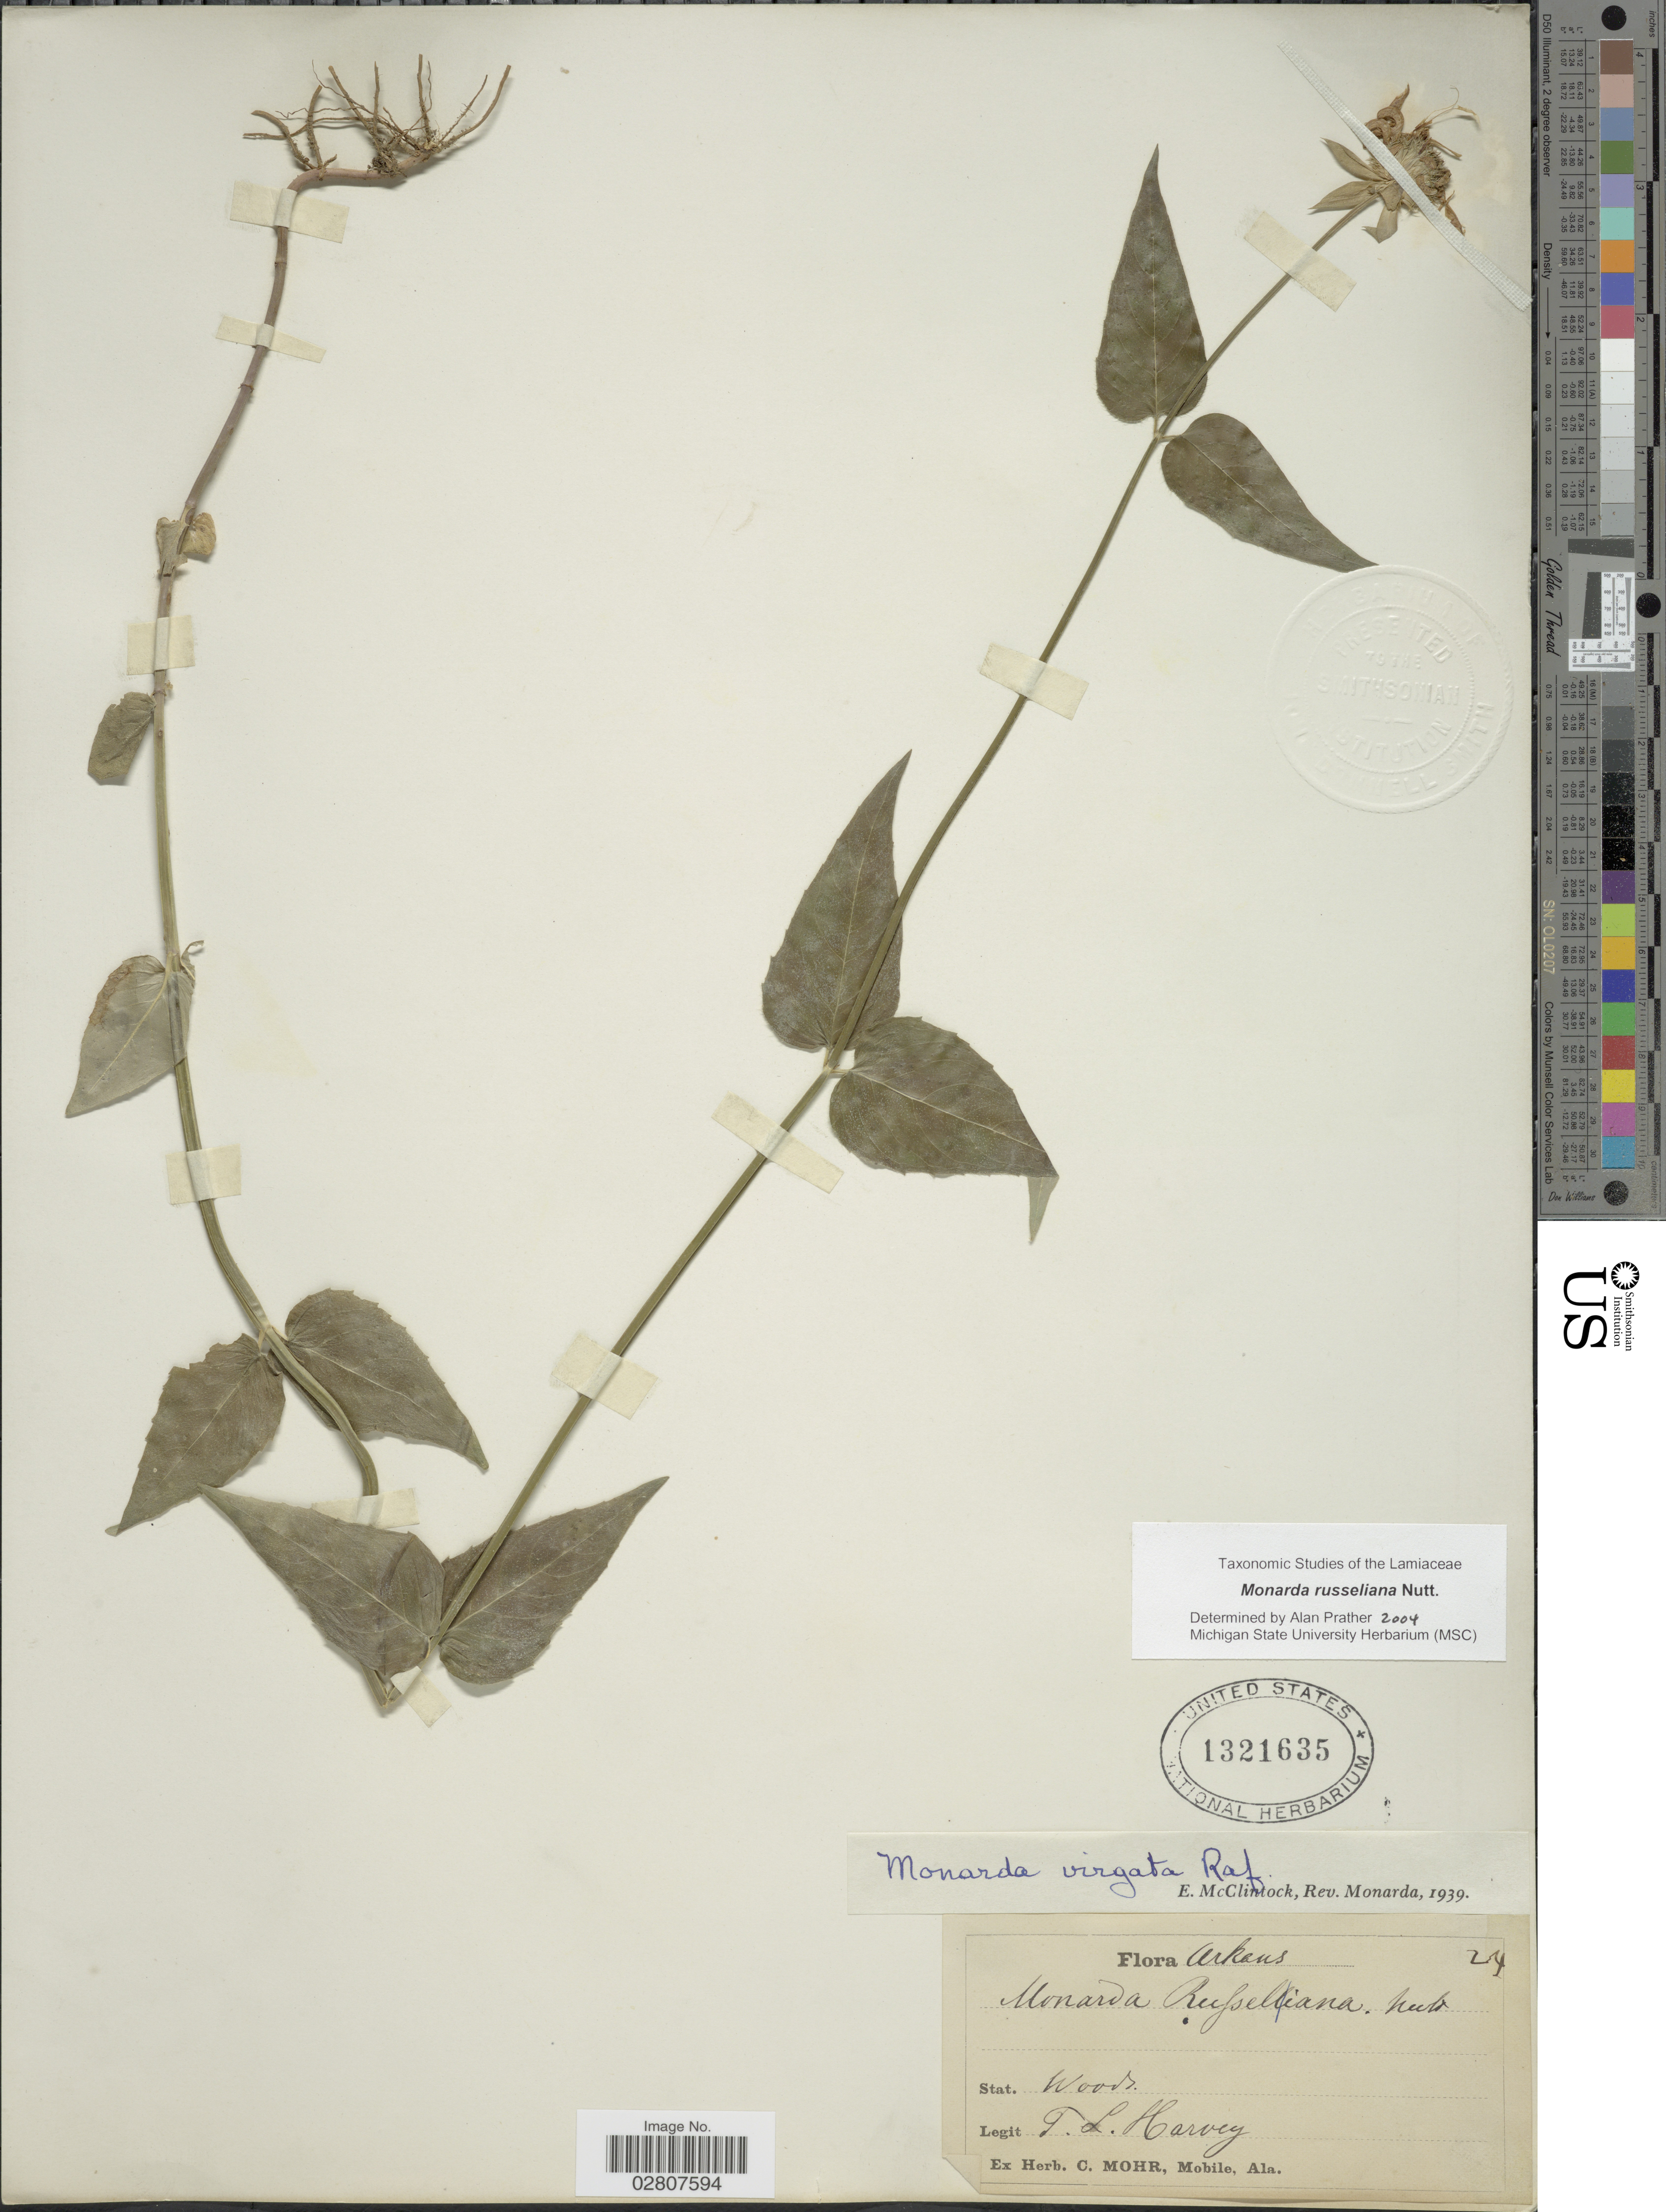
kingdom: Plantae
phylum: Tracheophyta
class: Magnoliopsida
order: Lamiales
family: Lamiaceae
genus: Monarda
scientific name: Monarda russeliana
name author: Nutt.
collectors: F. L. Harvey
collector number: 24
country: United States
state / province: Arkansas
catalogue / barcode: US 1321635